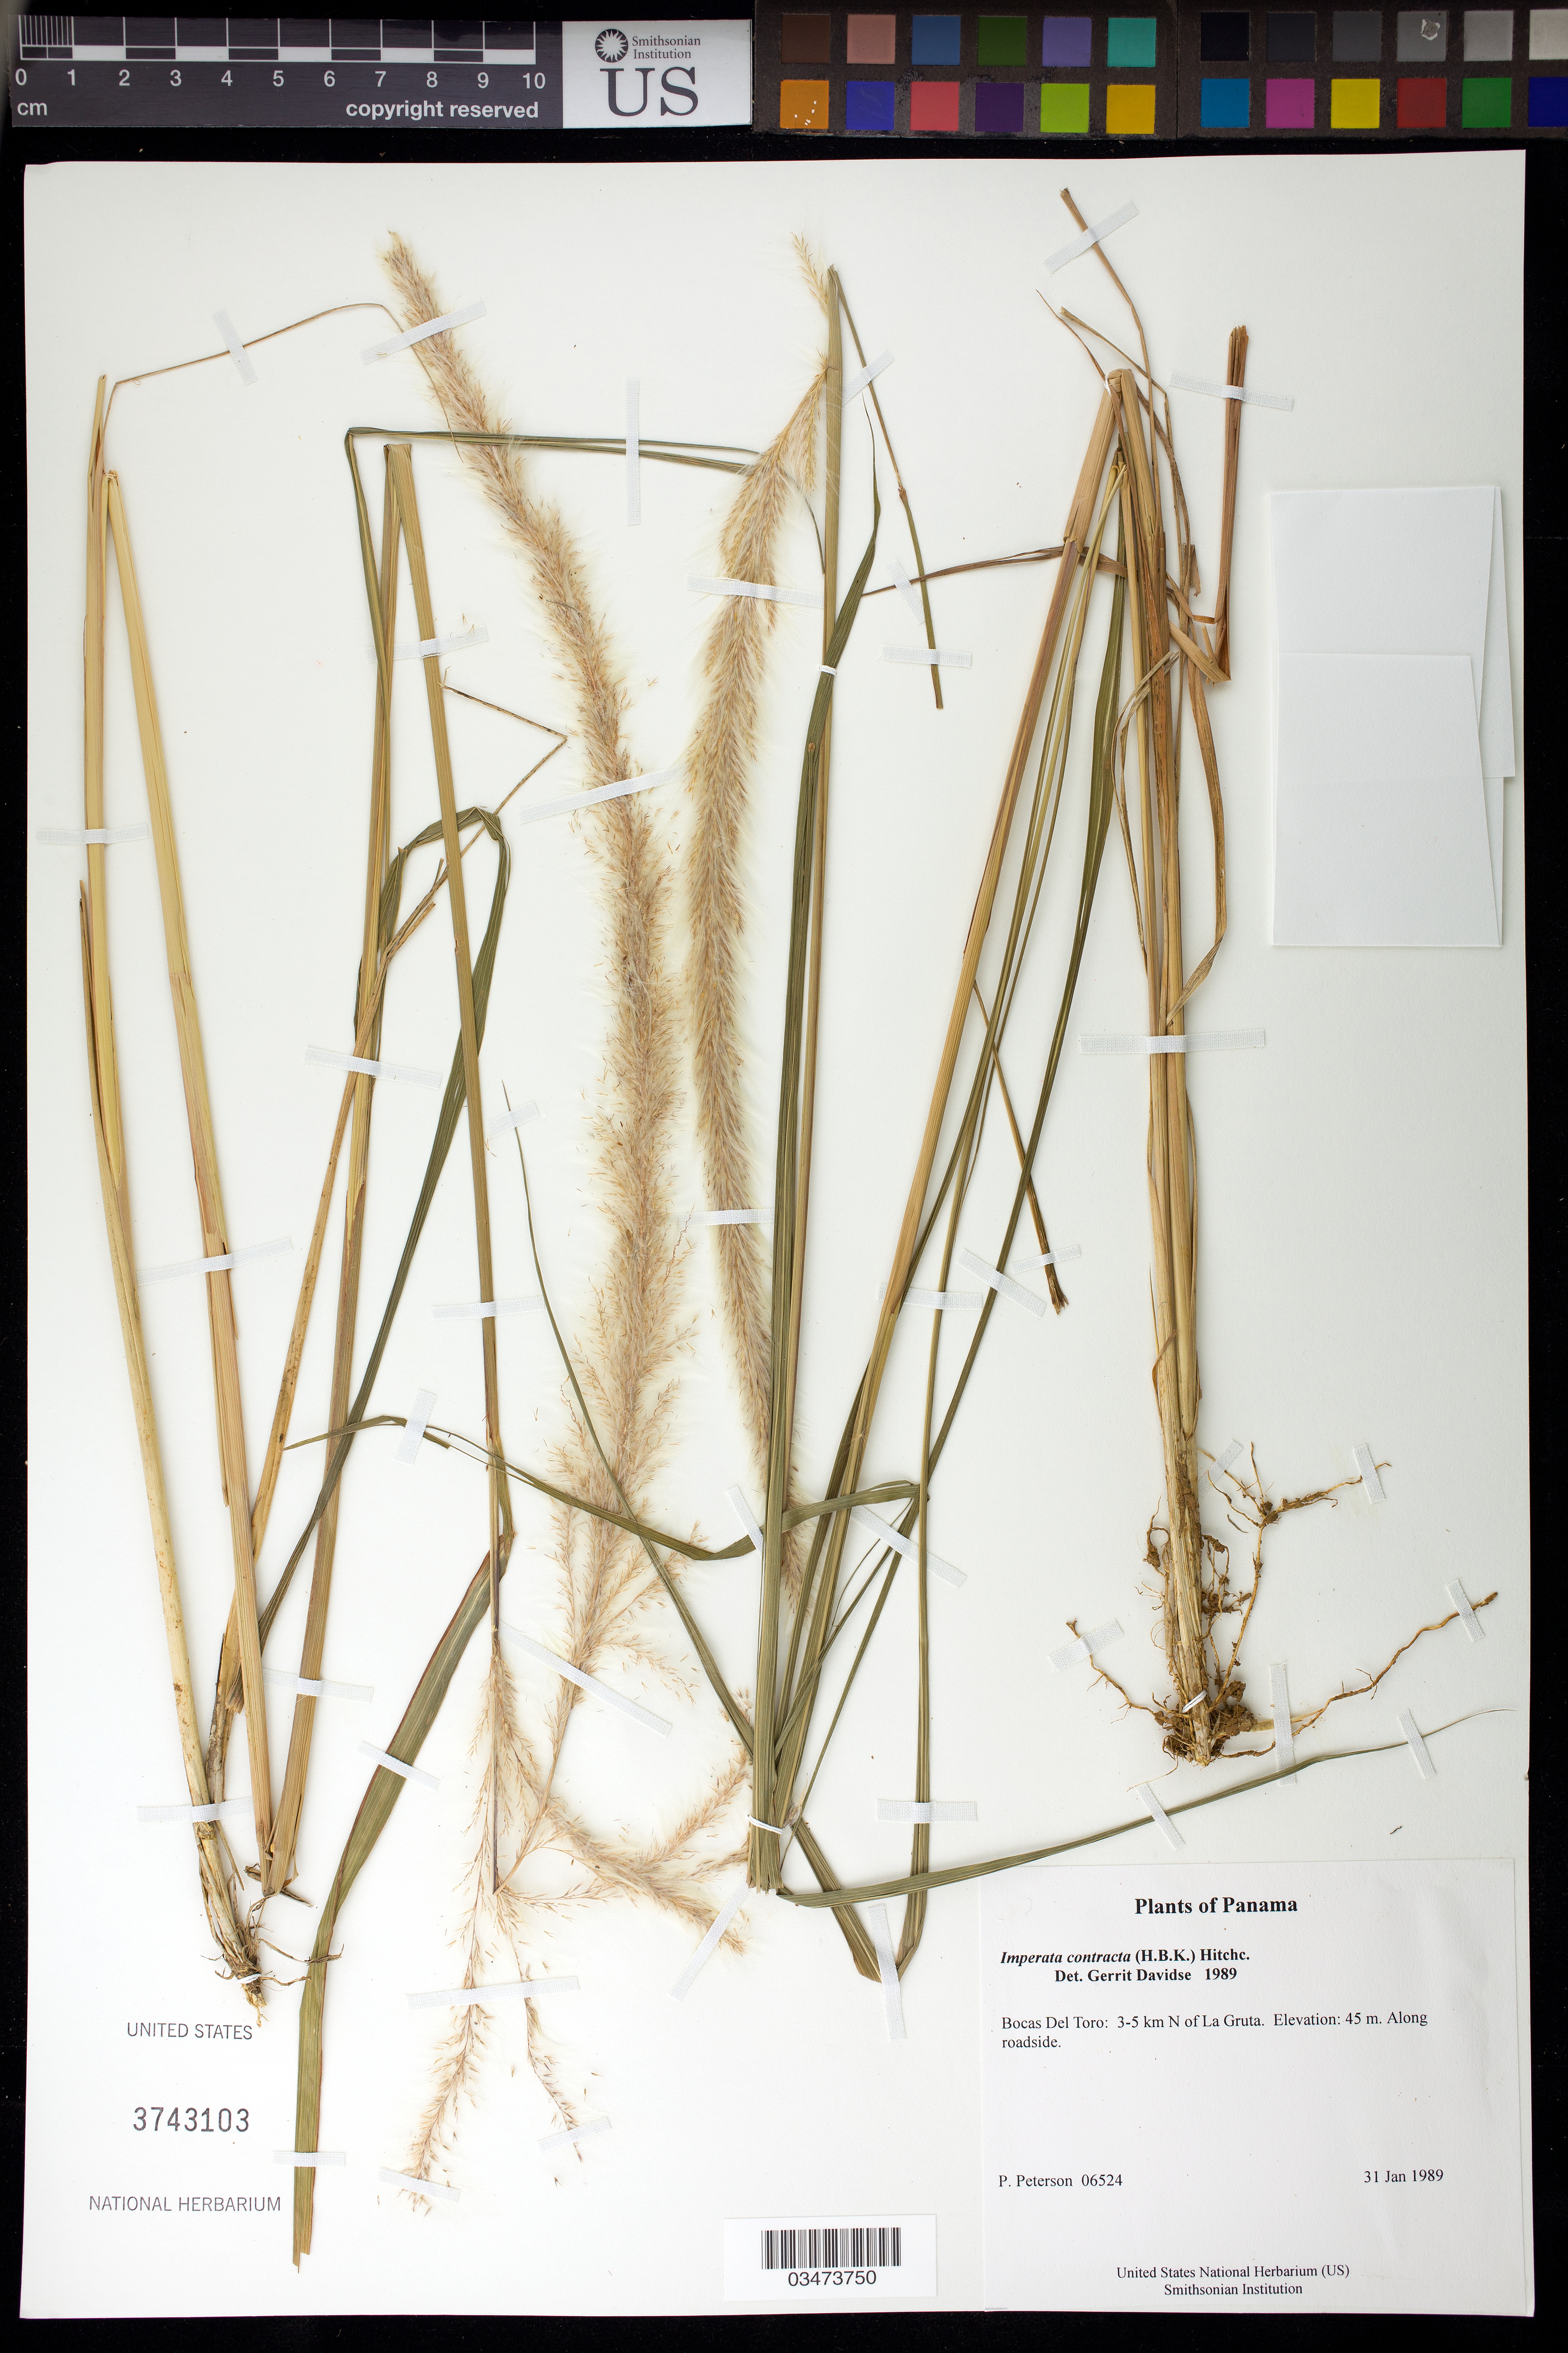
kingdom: Plantae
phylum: Tracheophyta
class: Liliopsida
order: Poales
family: Poaceae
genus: Imperata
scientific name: Imperata contracta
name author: (Kunth) Hitchc.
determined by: Davidse, Gerrit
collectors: P. M. Peterson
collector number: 06524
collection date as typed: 31 Jan 1989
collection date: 1989-01-31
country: Panama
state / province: Bocas del Toro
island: Colón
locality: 3-5 km N of La Gruta.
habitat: Along roadside.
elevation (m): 45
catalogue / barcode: US 3743103